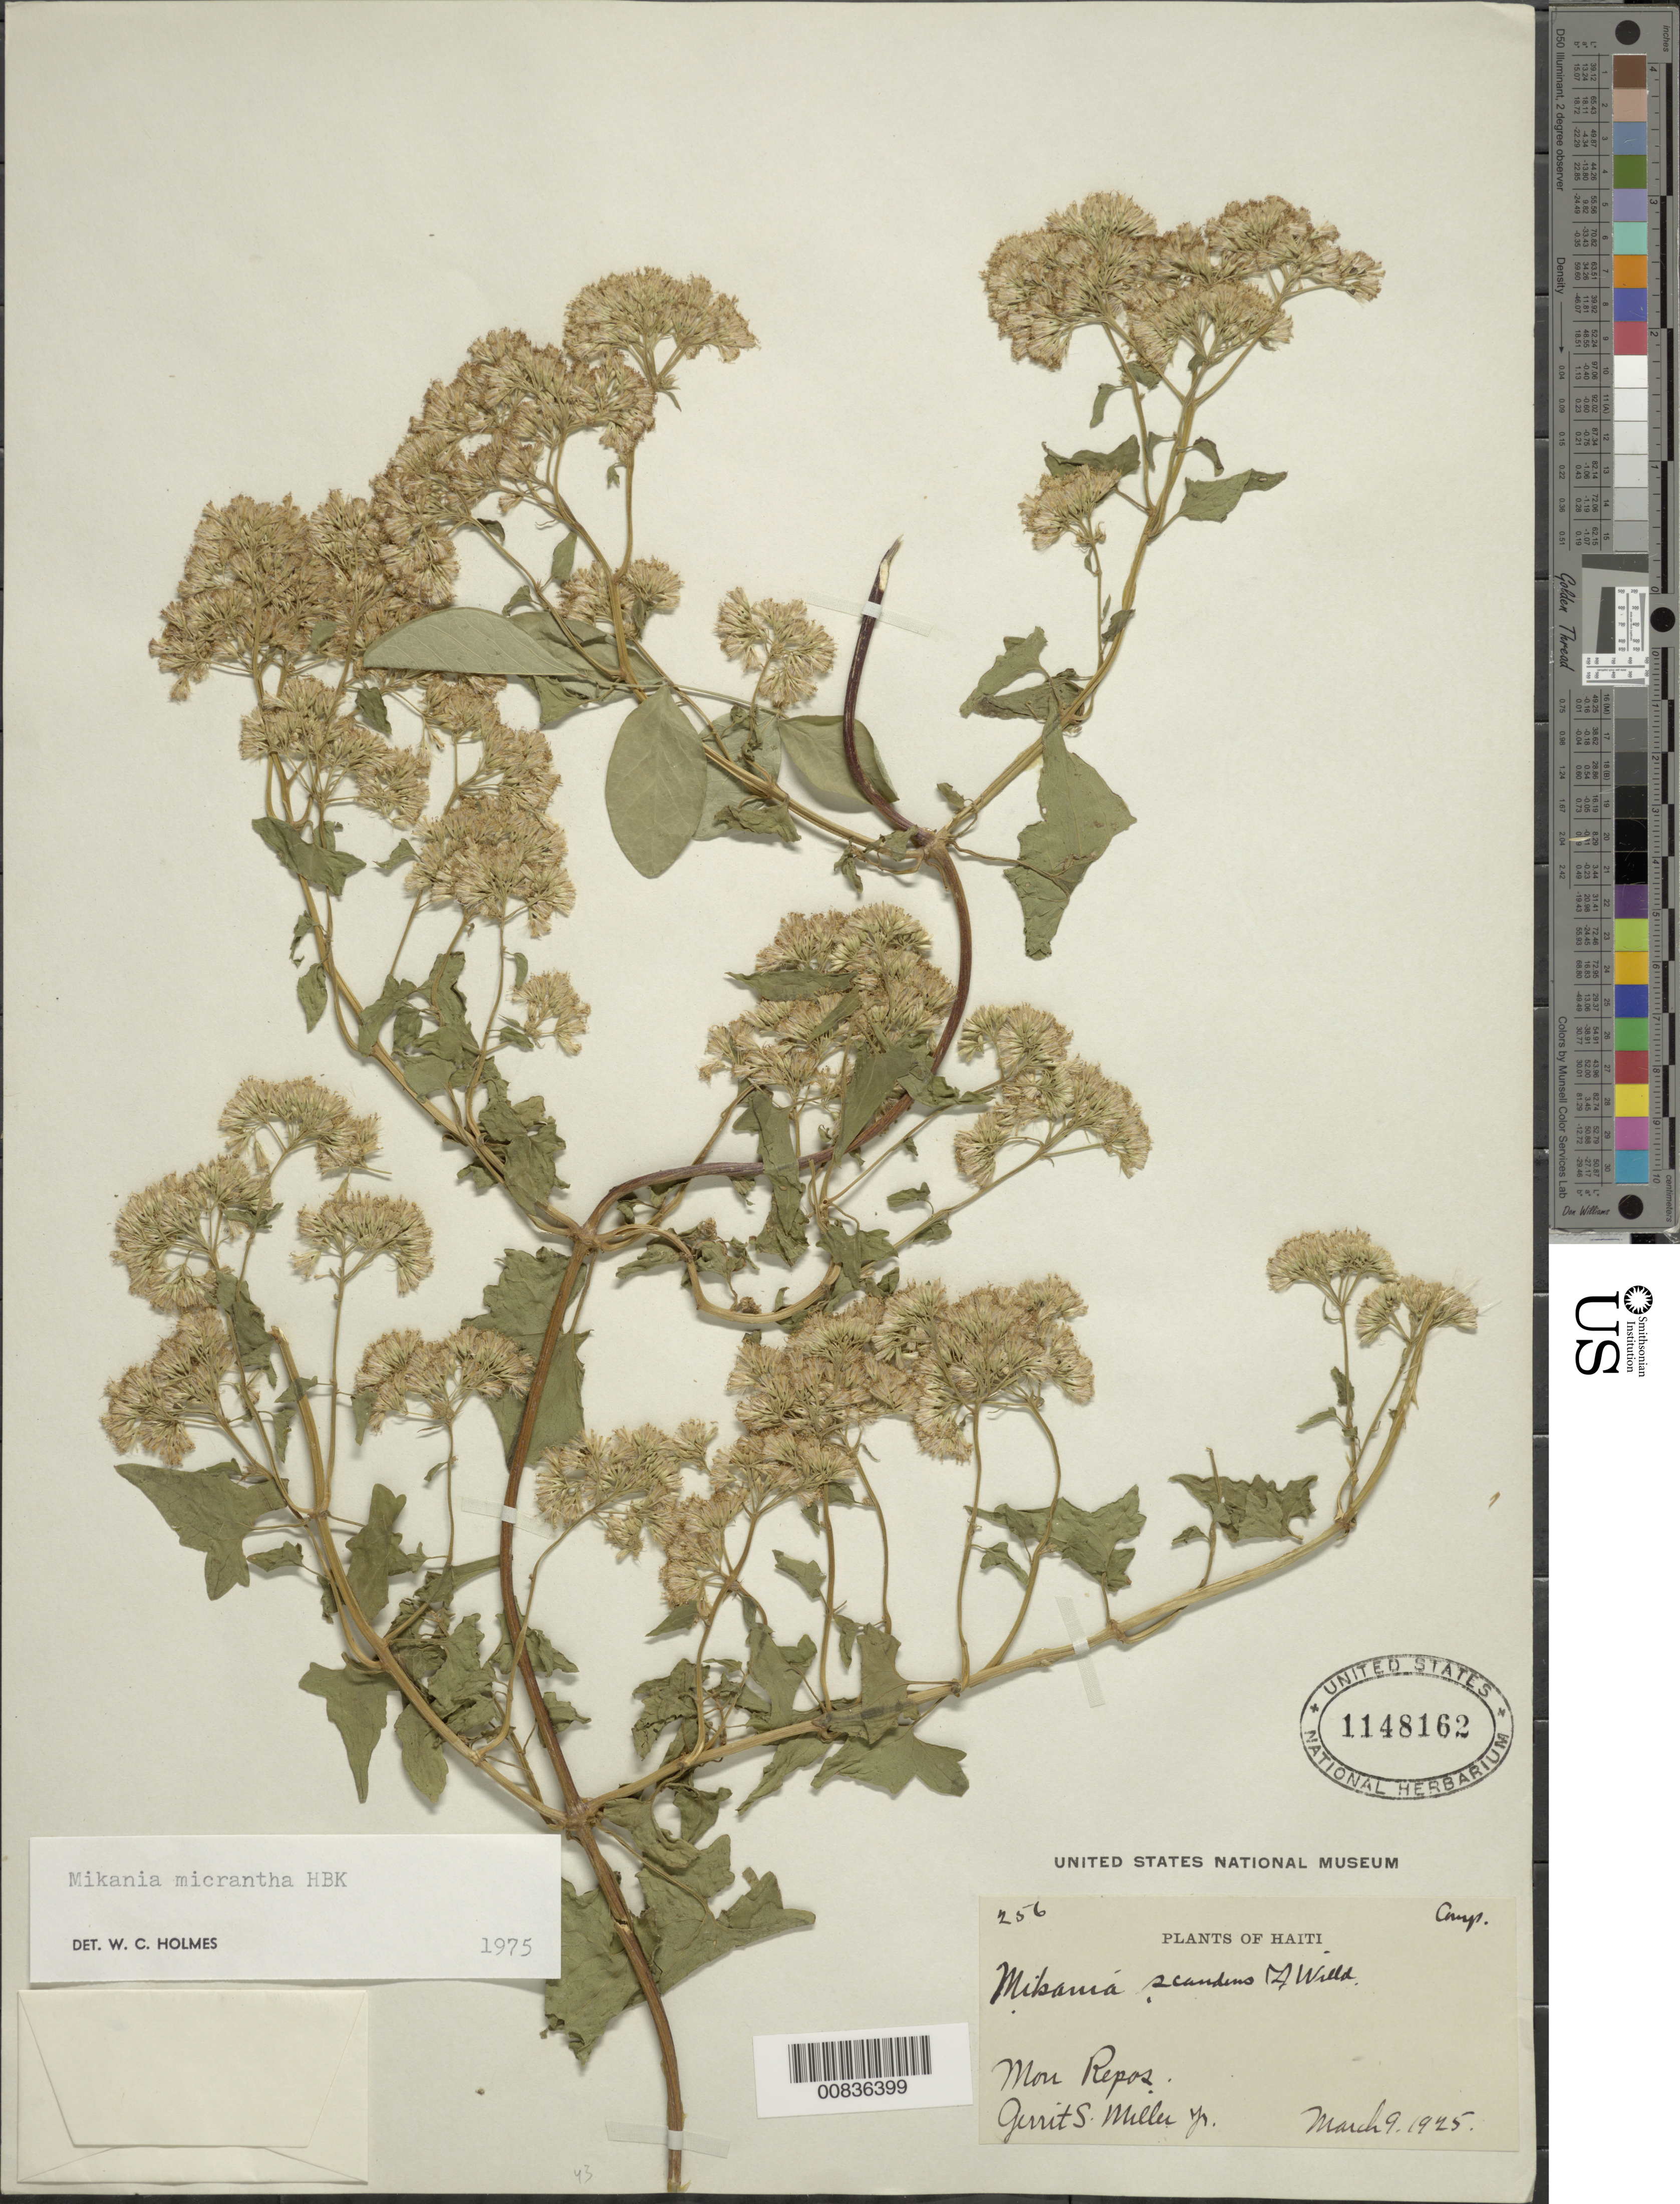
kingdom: Plantae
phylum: Tracheophyta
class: Magnoliopsida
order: Asterales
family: Asteraceae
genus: Mikania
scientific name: Mikania micrantha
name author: Kunth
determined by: Holmes, W. C.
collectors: G. S. Miller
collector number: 256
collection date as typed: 09 Mar 1925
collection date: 1925-03-09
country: Haiti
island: Hispaniola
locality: Mon Repos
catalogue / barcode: US 1148162